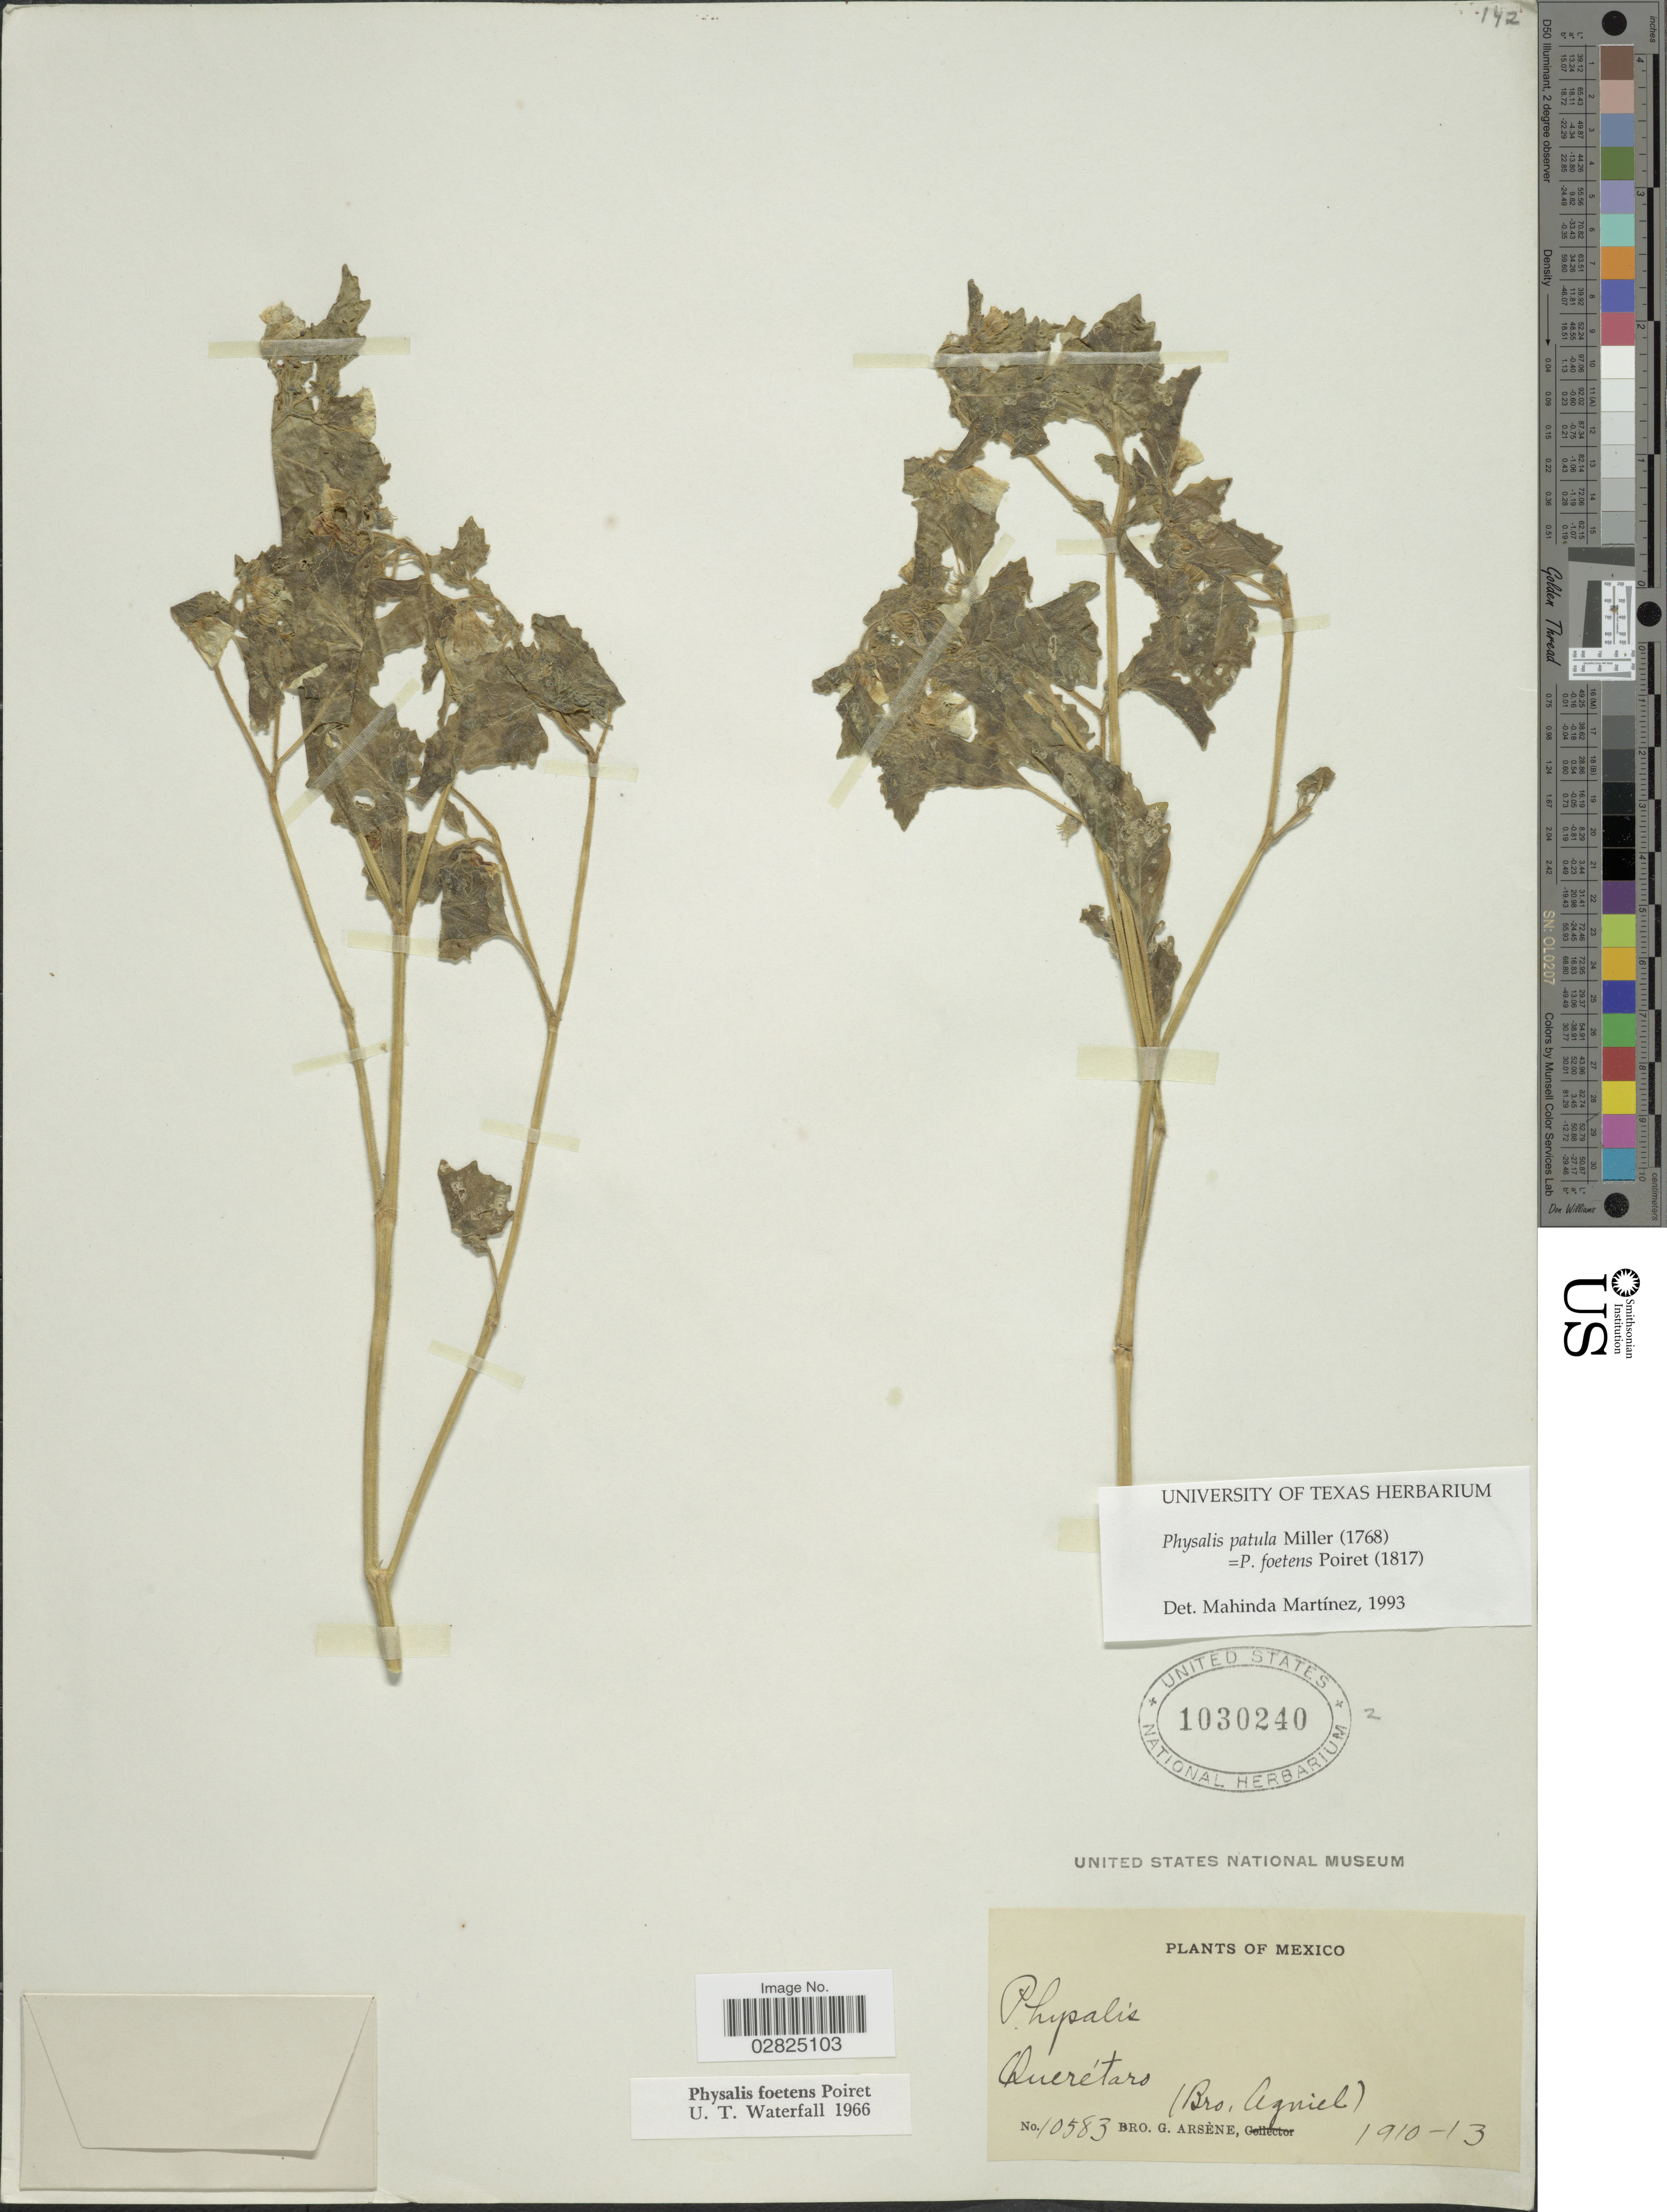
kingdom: Plantae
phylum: Tracheophyta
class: Magnoliopsida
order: Solanales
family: Solanaceae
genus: Physalis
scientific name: Physalis patula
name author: Mill.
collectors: Bro. G. Arsène & Bro. Agniel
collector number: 10583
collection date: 1910/1913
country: Mexico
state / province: Querétaro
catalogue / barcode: US 1030240